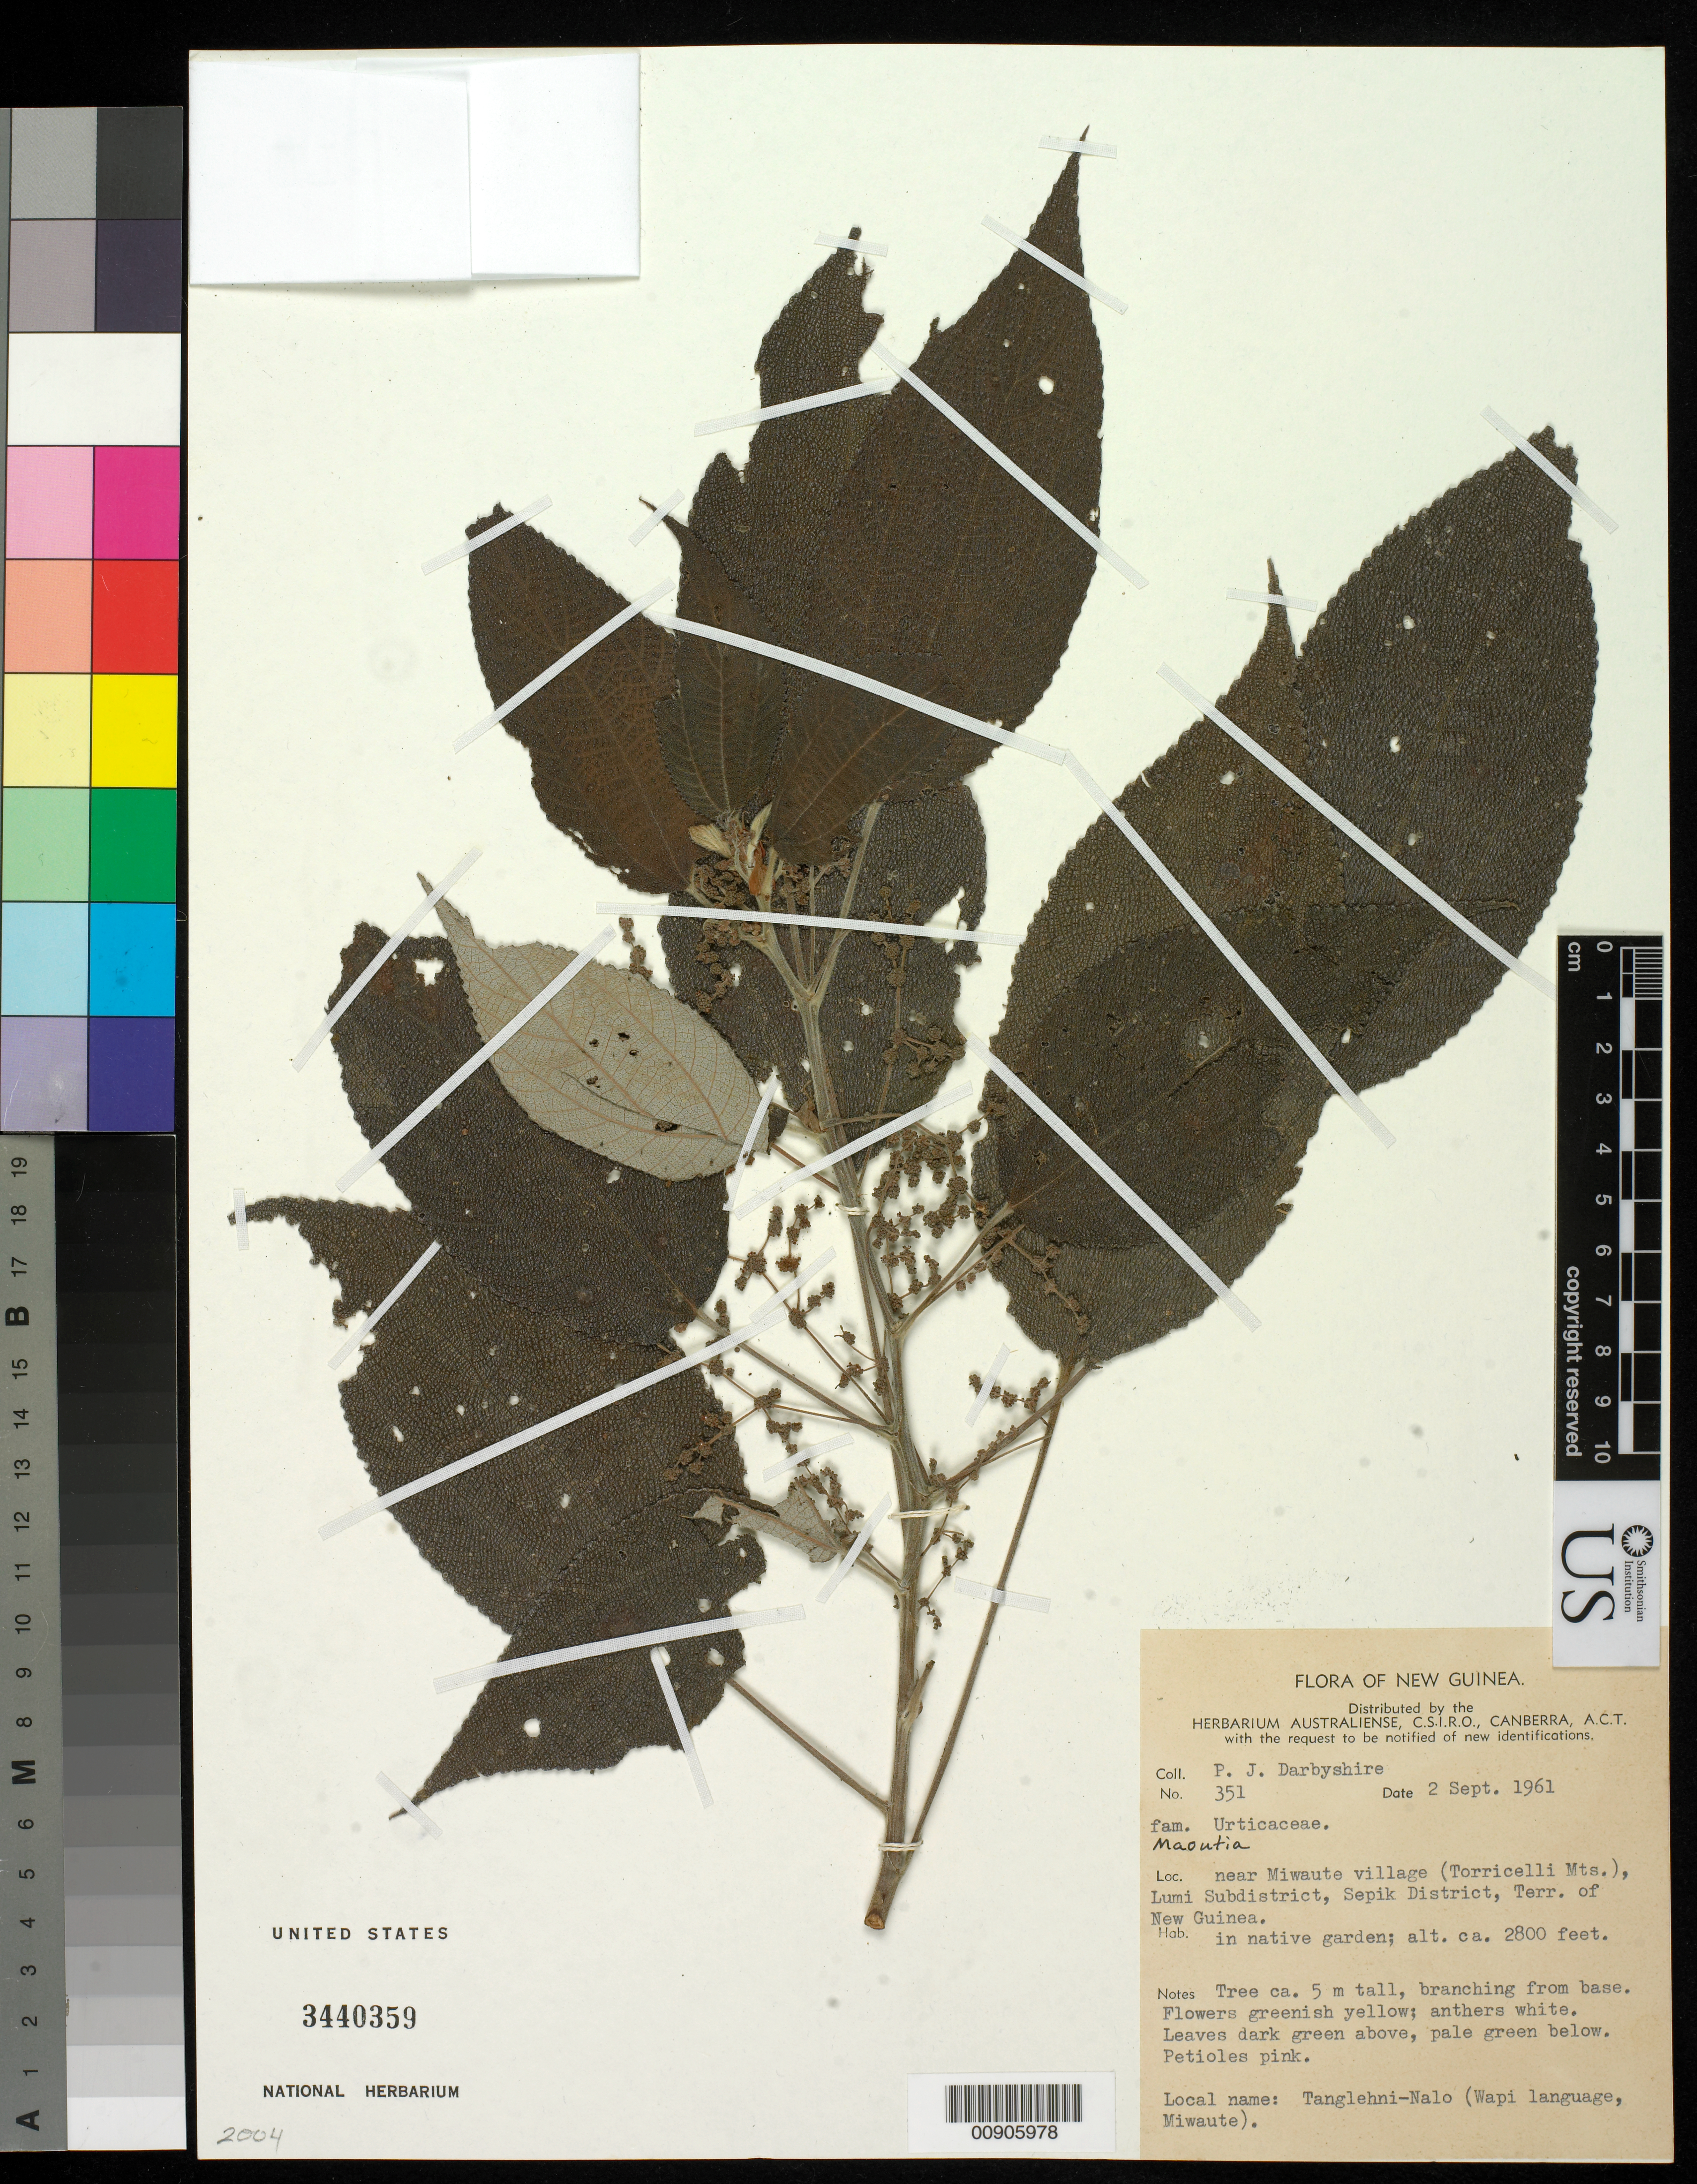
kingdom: Plantae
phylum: Tracheophyta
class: Magnoliopsida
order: Rosales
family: Urticaceae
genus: Maoutia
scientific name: Maoutia sp.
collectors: P. Darbyshire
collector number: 351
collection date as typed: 02 Sep 1961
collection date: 1961-09-02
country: Papua New Guinea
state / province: Sepik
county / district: Lumi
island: New Guinea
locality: near Miwaute village (Torricelli Mts.), Lumi Subdistrict, Sepik District, Terr. of New Guinea.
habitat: in native garden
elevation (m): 853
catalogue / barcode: US 3440359